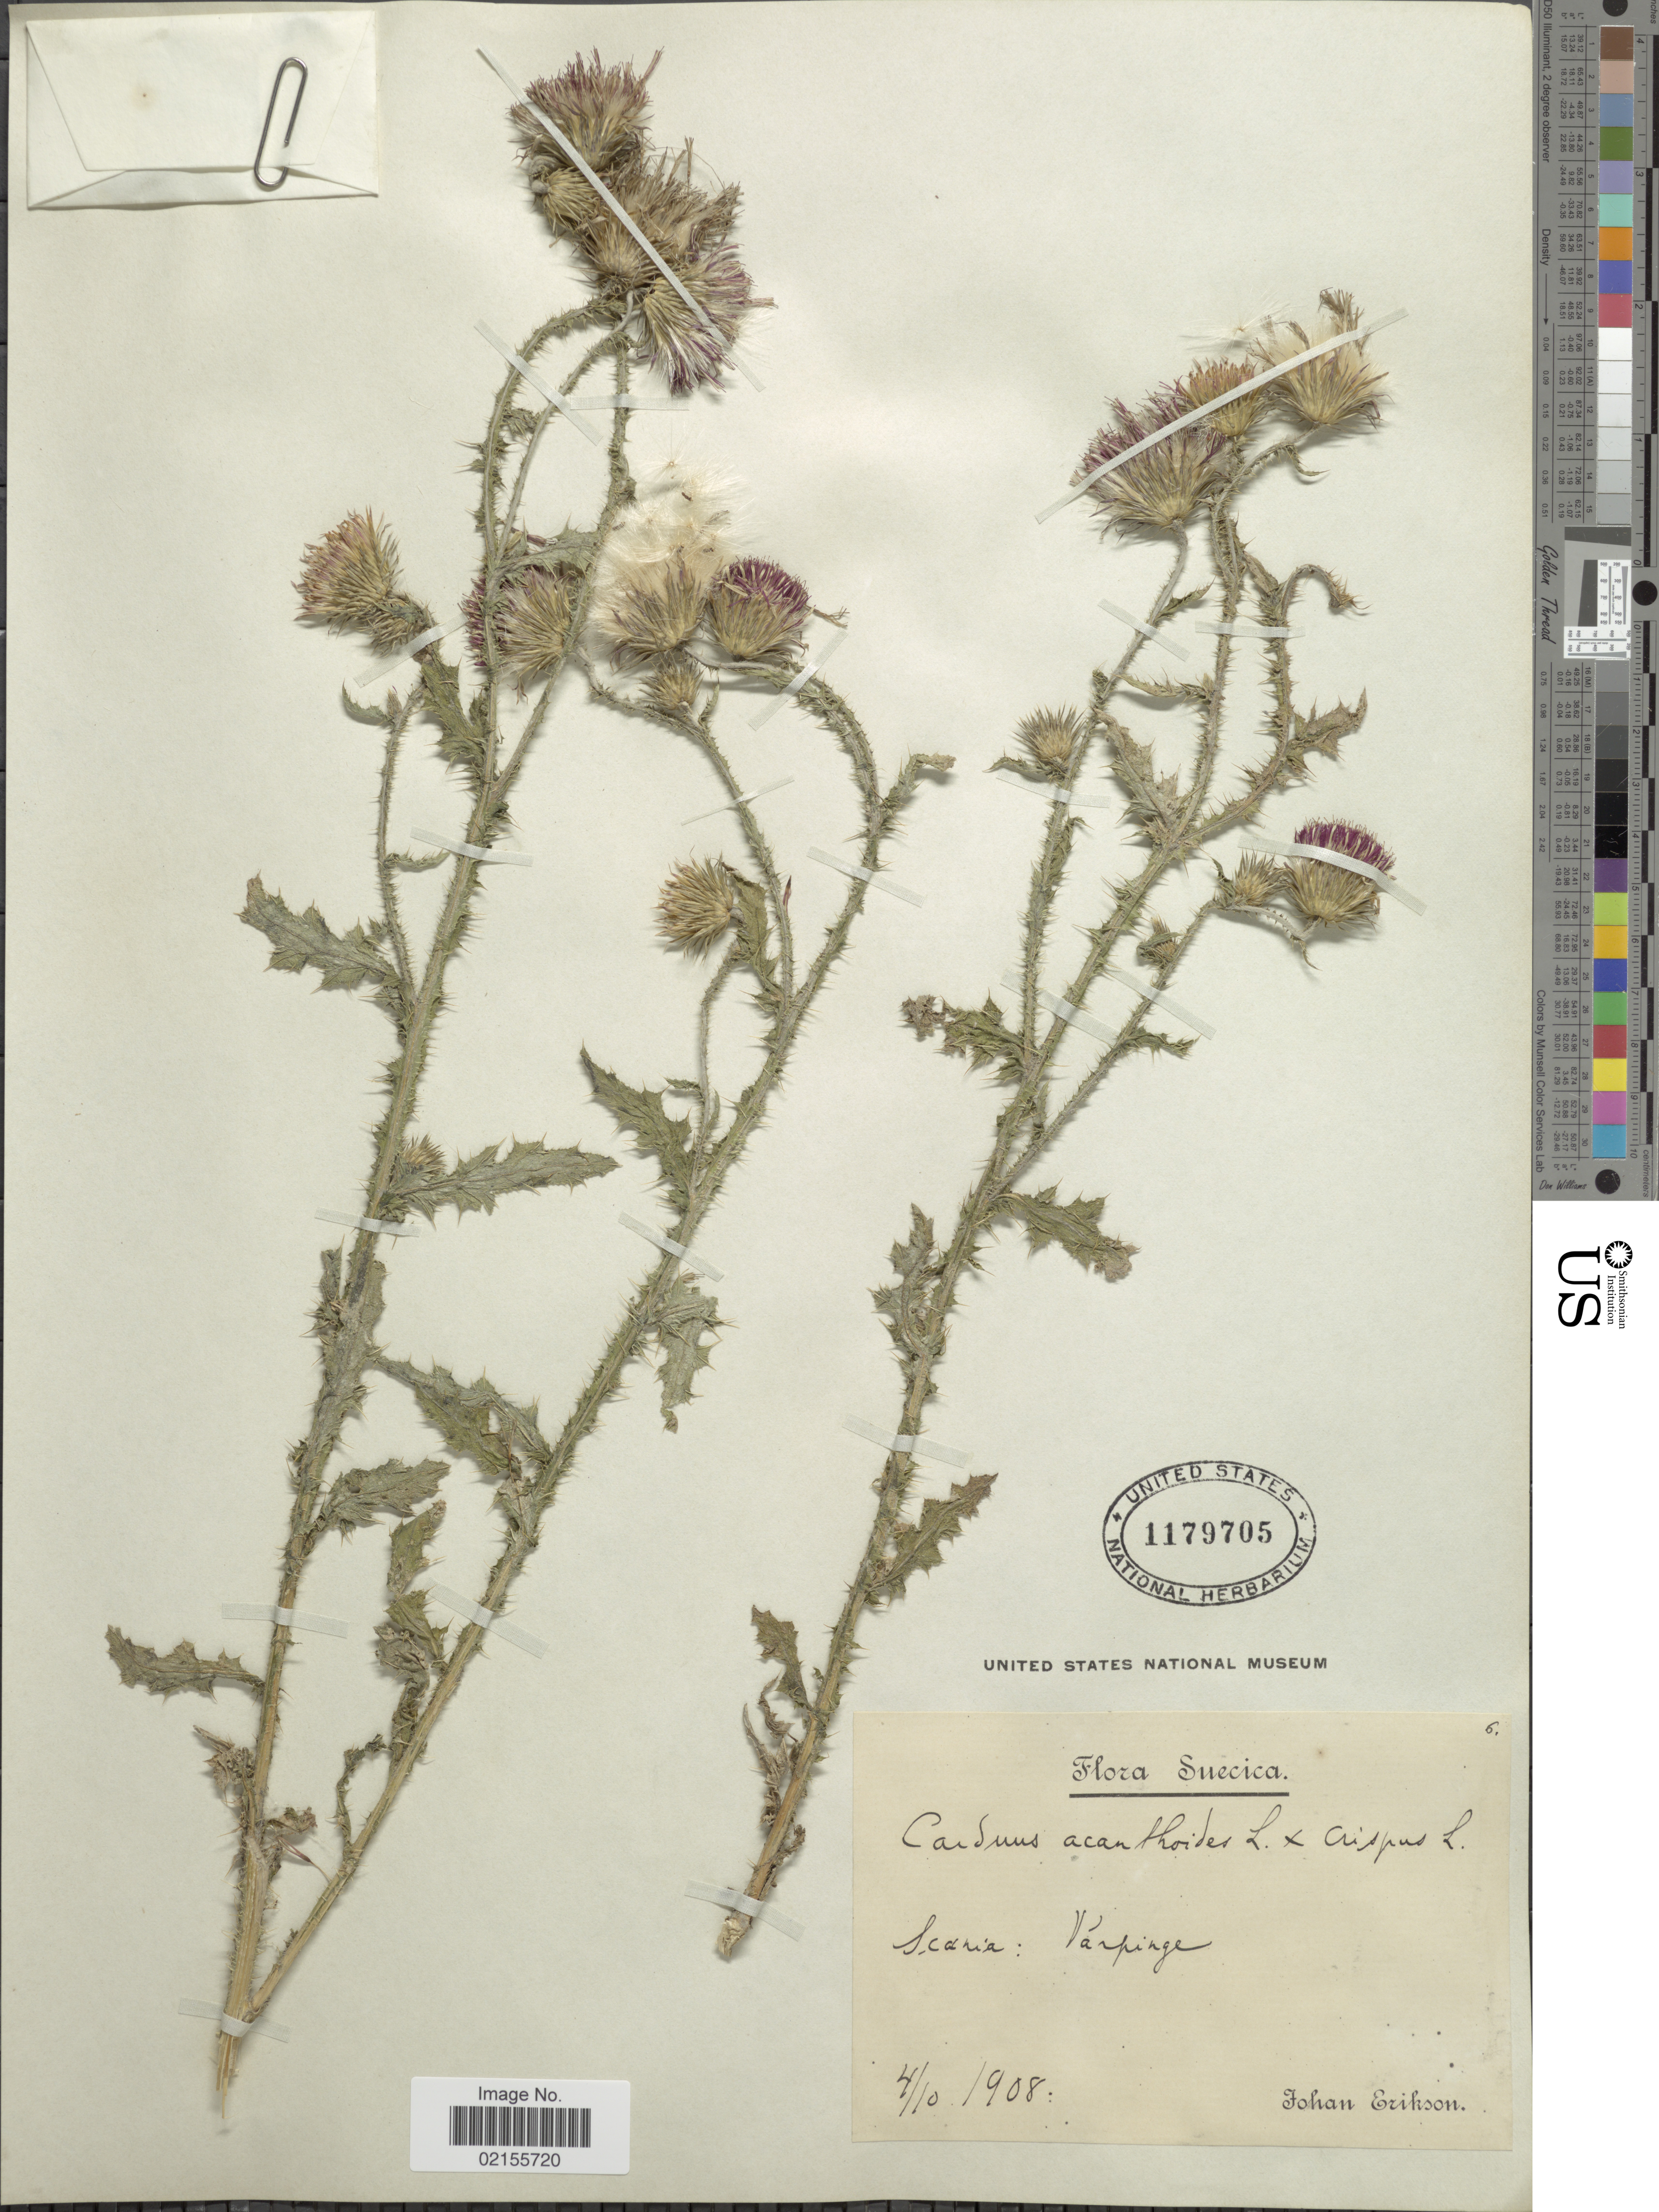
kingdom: Plantae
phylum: Tracheophyta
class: Magnoliopsida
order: Asterales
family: Asteraceae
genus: Carduus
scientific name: Carduus acanthoides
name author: L.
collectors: J. Erikson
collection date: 1908-10-01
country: Sweden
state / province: Skåne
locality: Scania: Varpinge.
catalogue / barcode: US 1179705